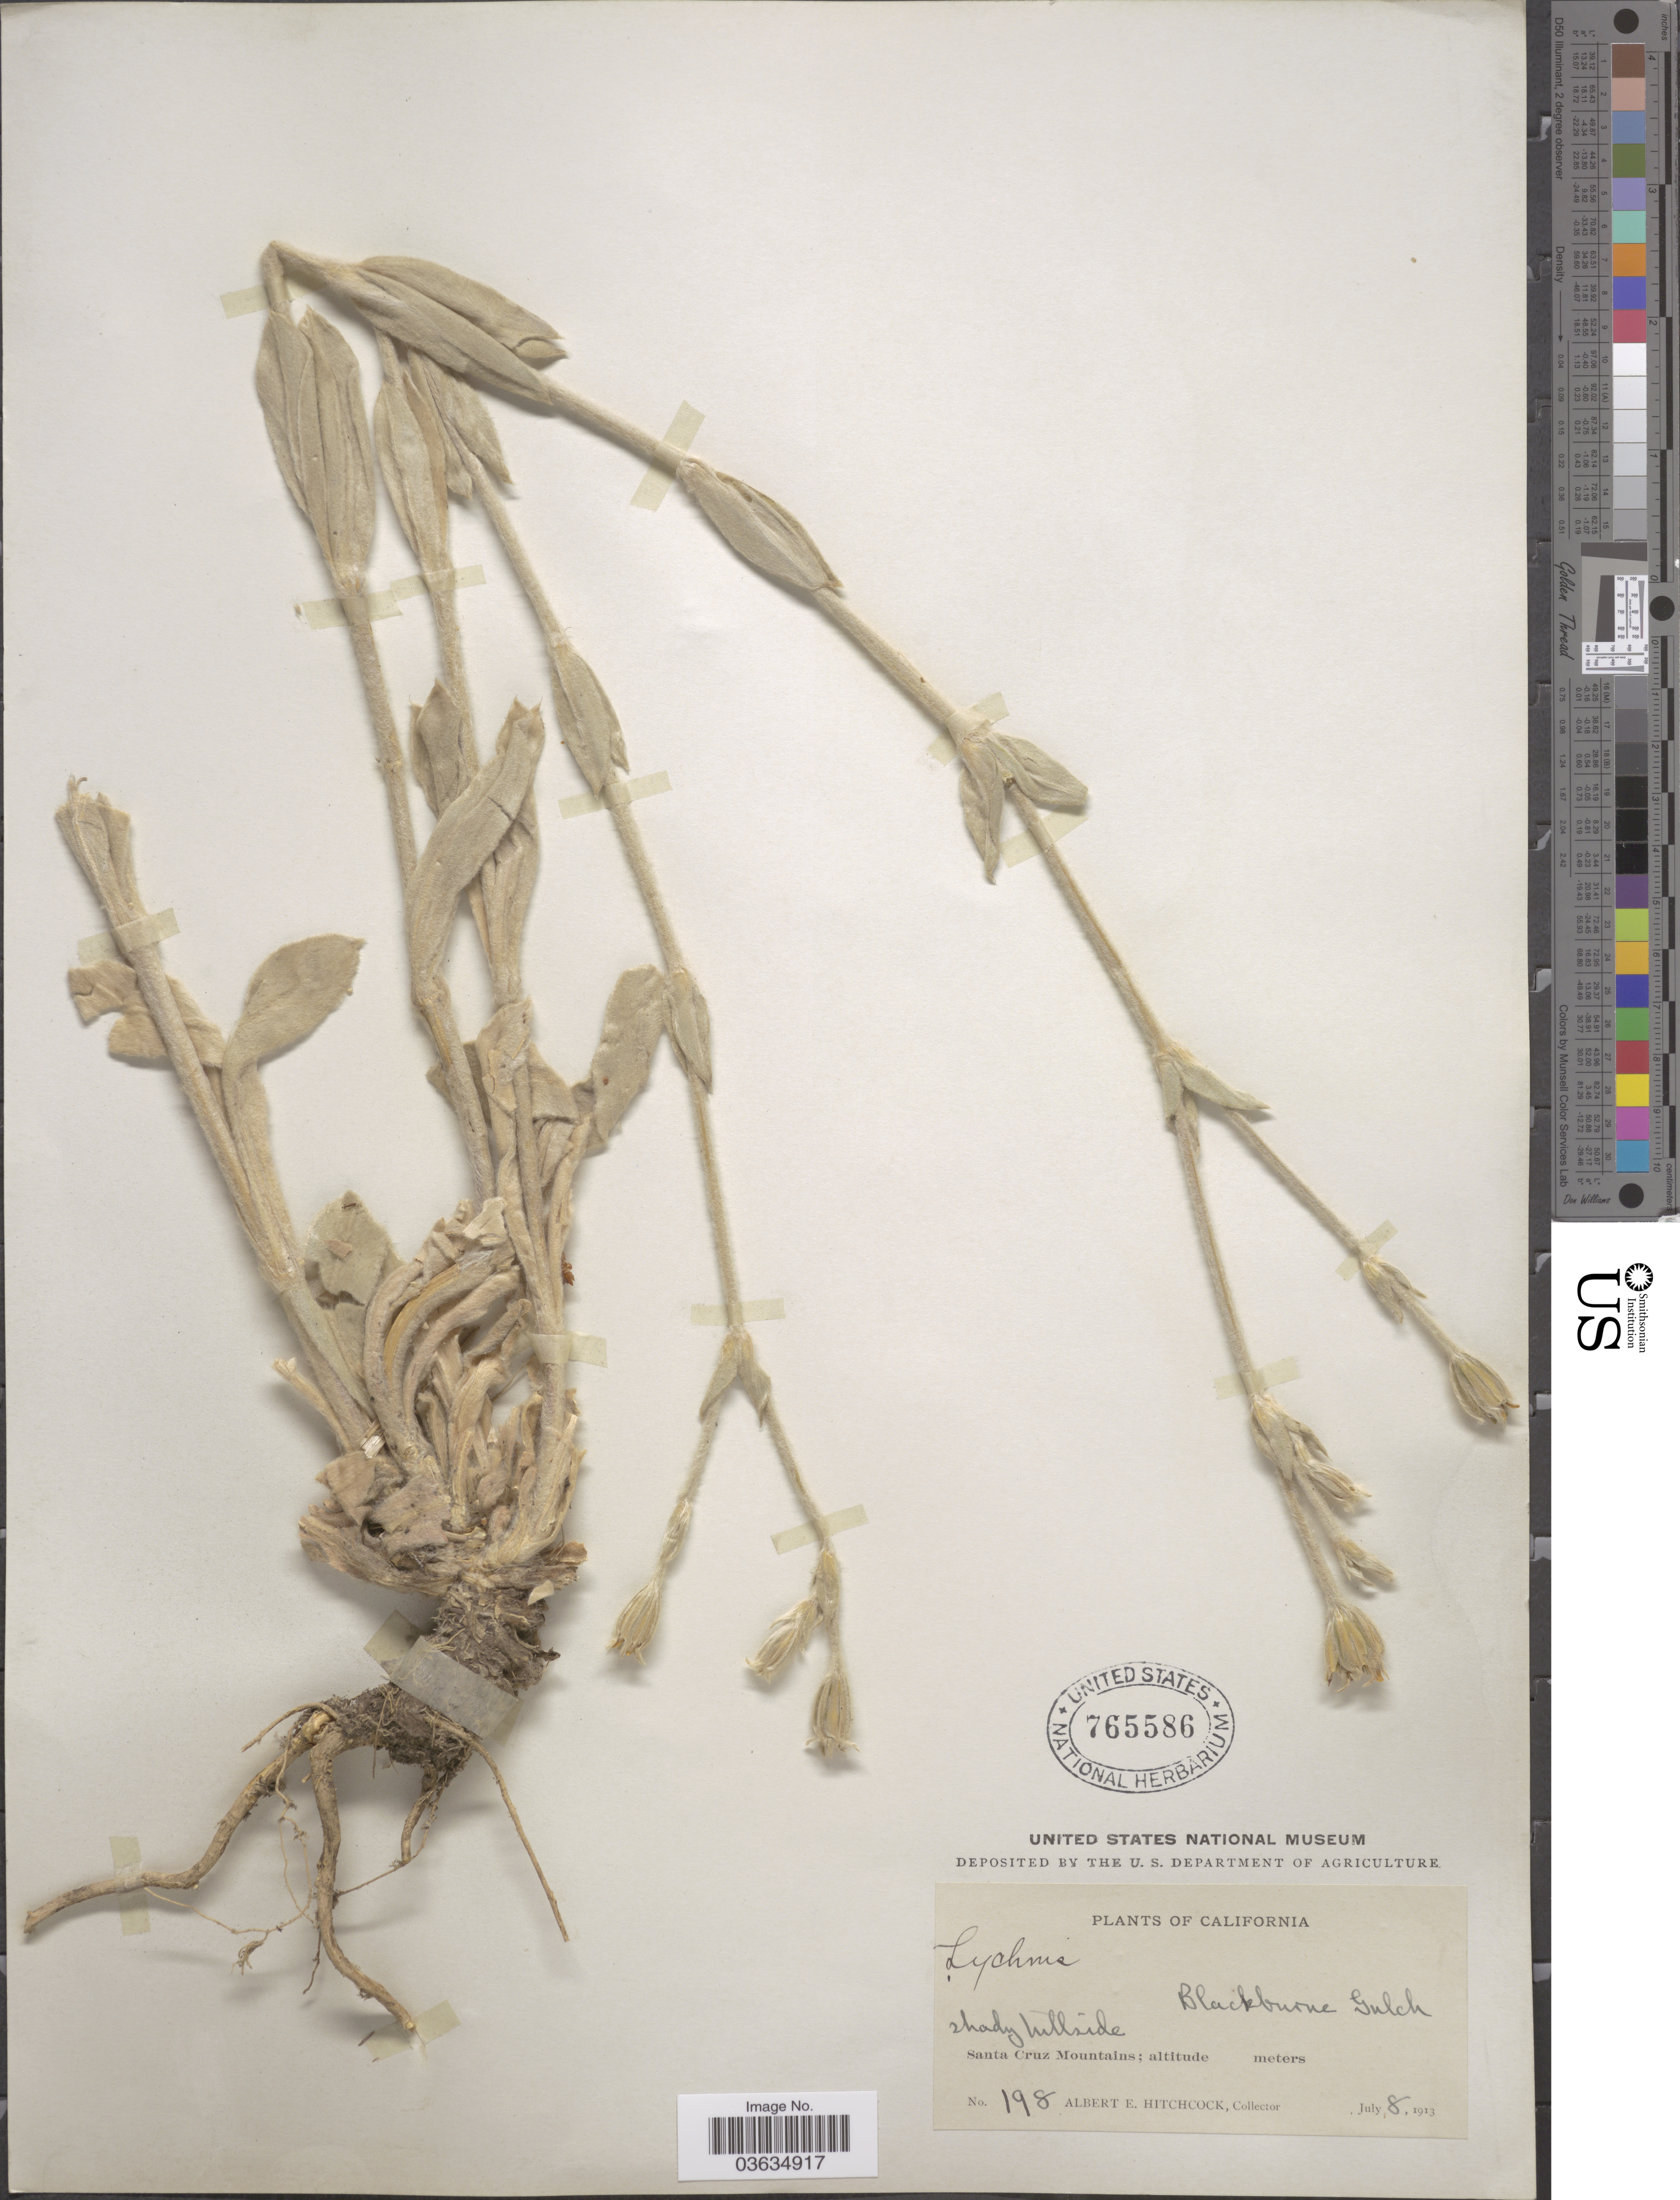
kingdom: Plantae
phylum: Tracheophyta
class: Magnoliopsida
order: Caryophyllales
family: Caryophyllaceae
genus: Silene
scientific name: Silene coronaria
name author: (L.) Clairv.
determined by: Strong, Mark T., (BOT), Smithsonian Institution - National Museum of Natural History (UNITED STATES)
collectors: A. Hitchcock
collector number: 198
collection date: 1913-07-08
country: United States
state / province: California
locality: Blackburne Gulch. Santa Cruz Mountains.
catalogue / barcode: US 765586